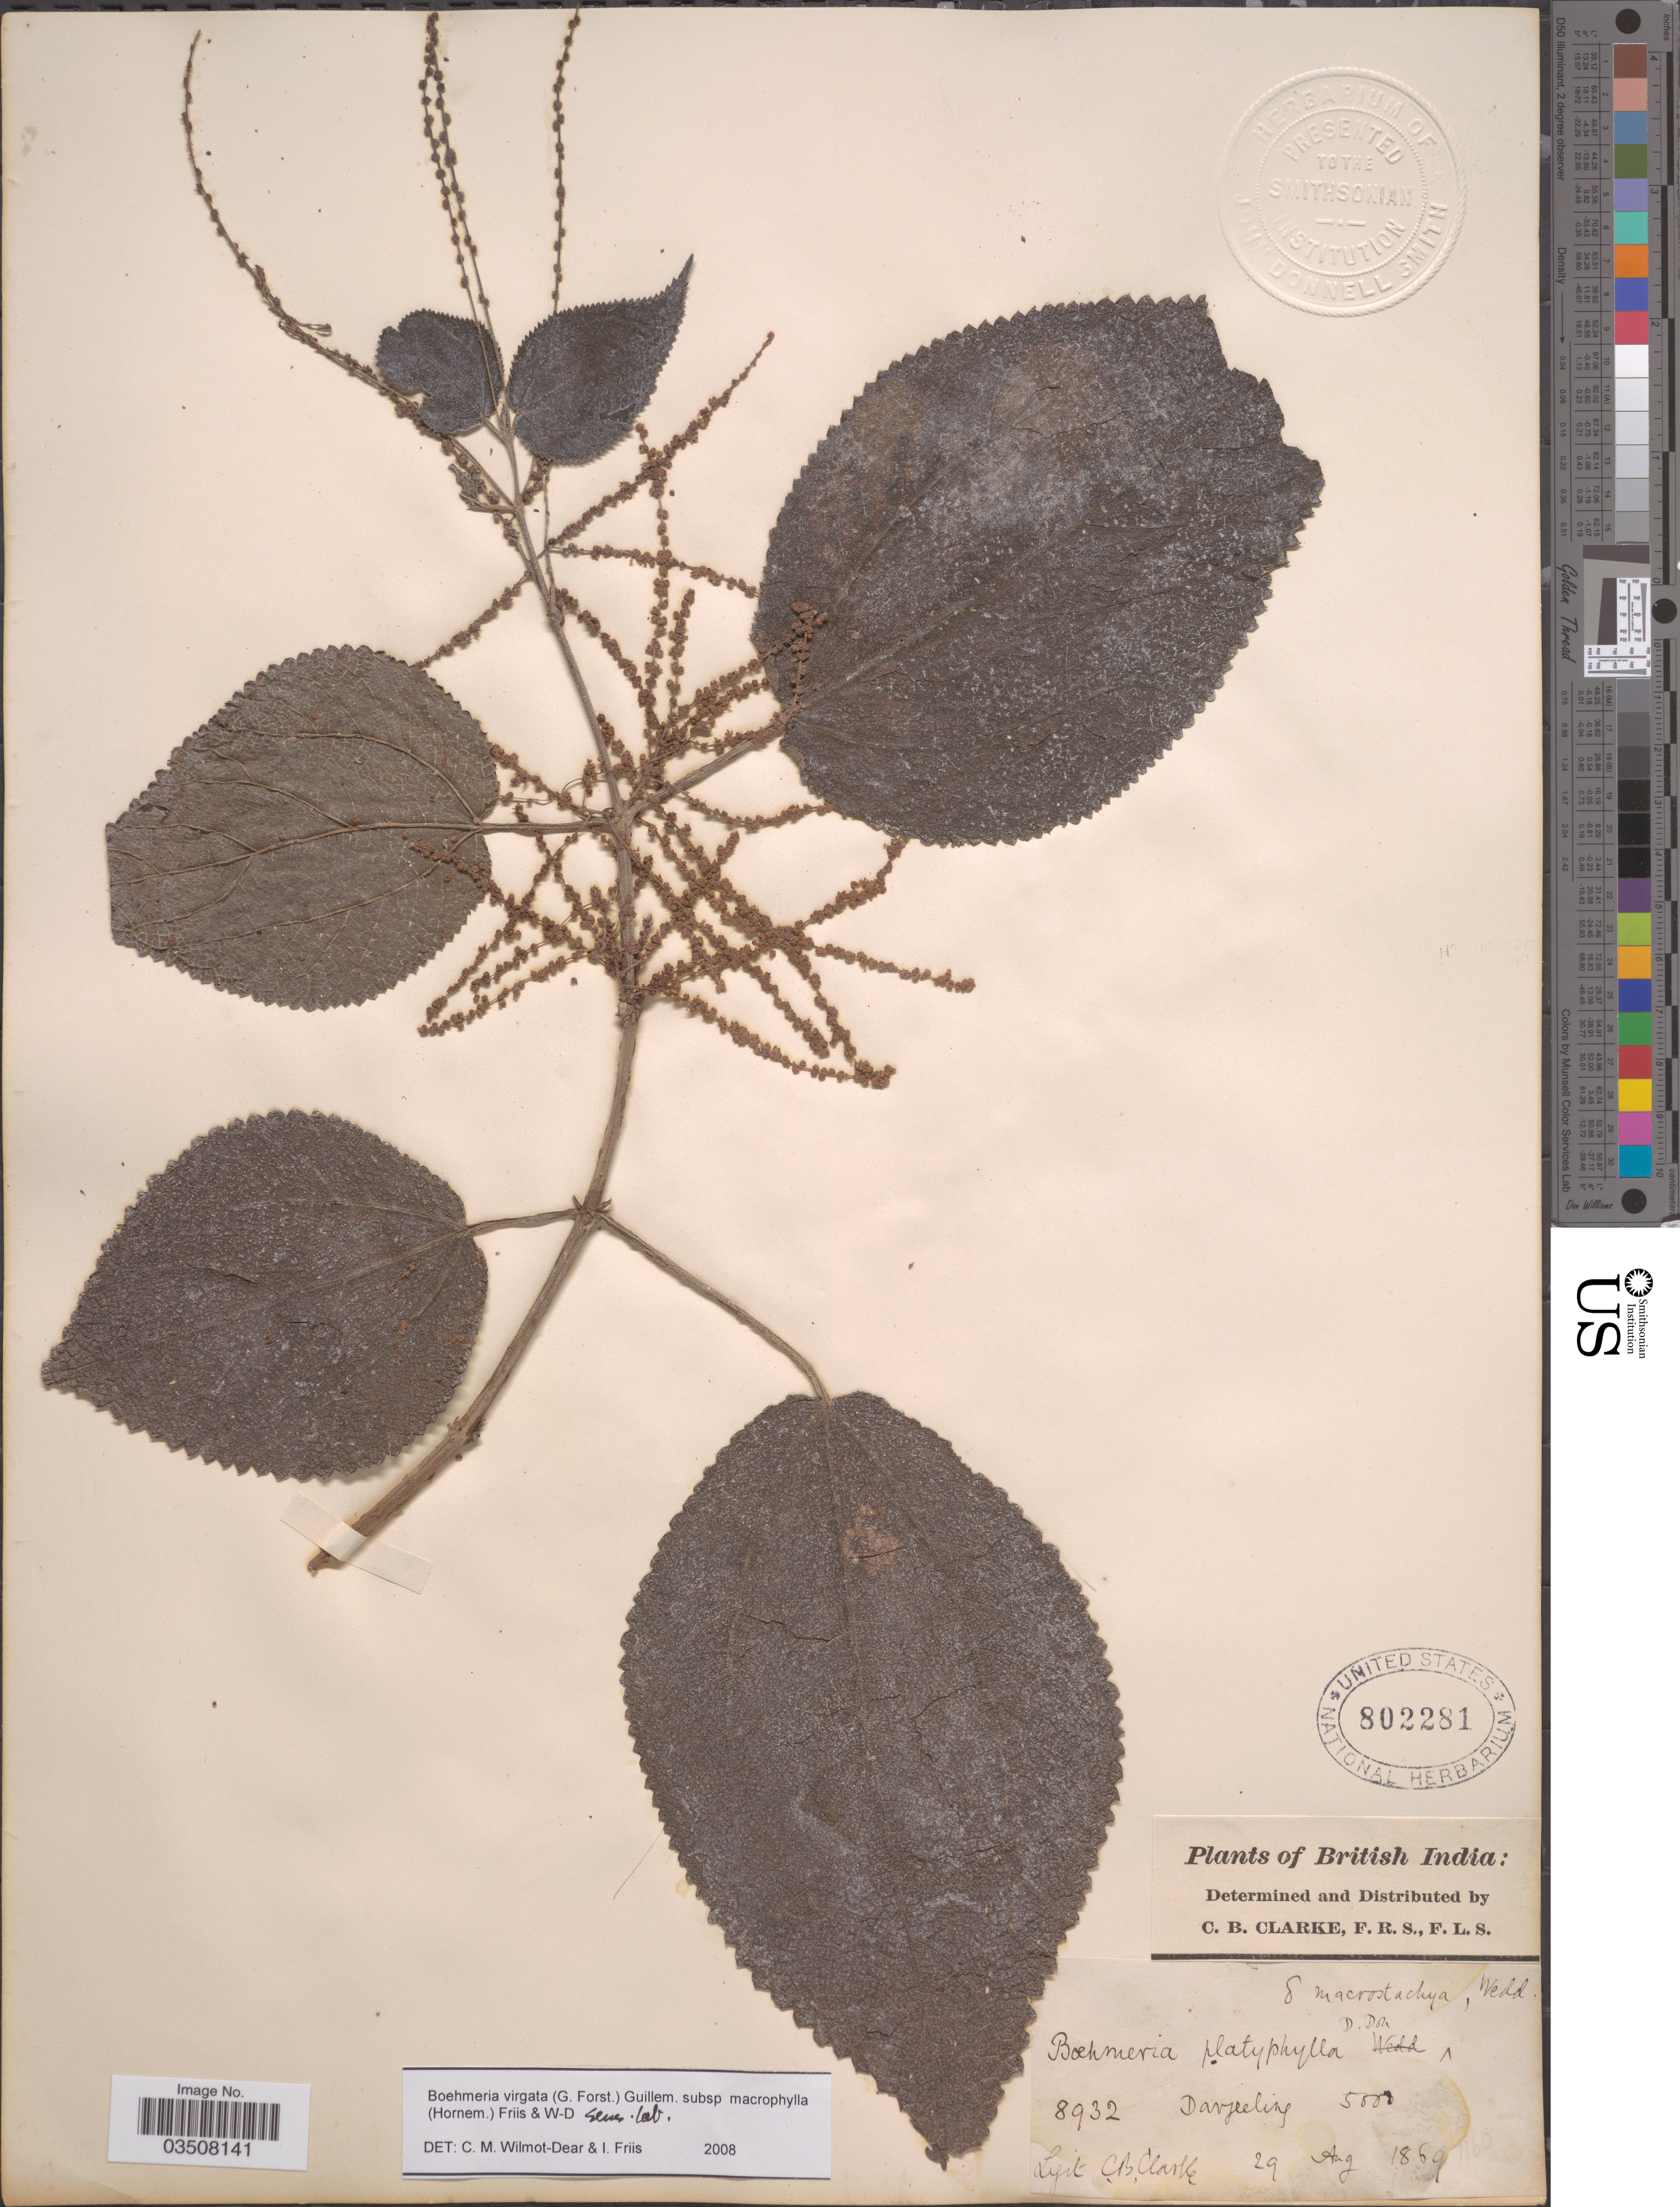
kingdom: Plantae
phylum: Tracheophyta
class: Magnoliopsida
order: Rosales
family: Urticaceae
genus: Boehmeria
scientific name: Boehmeria virgata subsp. macrophylla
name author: (Hornem.) Friis & Wilmot-Dear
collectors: C. B. Clarke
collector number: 8932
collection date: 1869-08-29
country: India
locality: British India. Darjeeling.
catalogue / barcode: US 802281